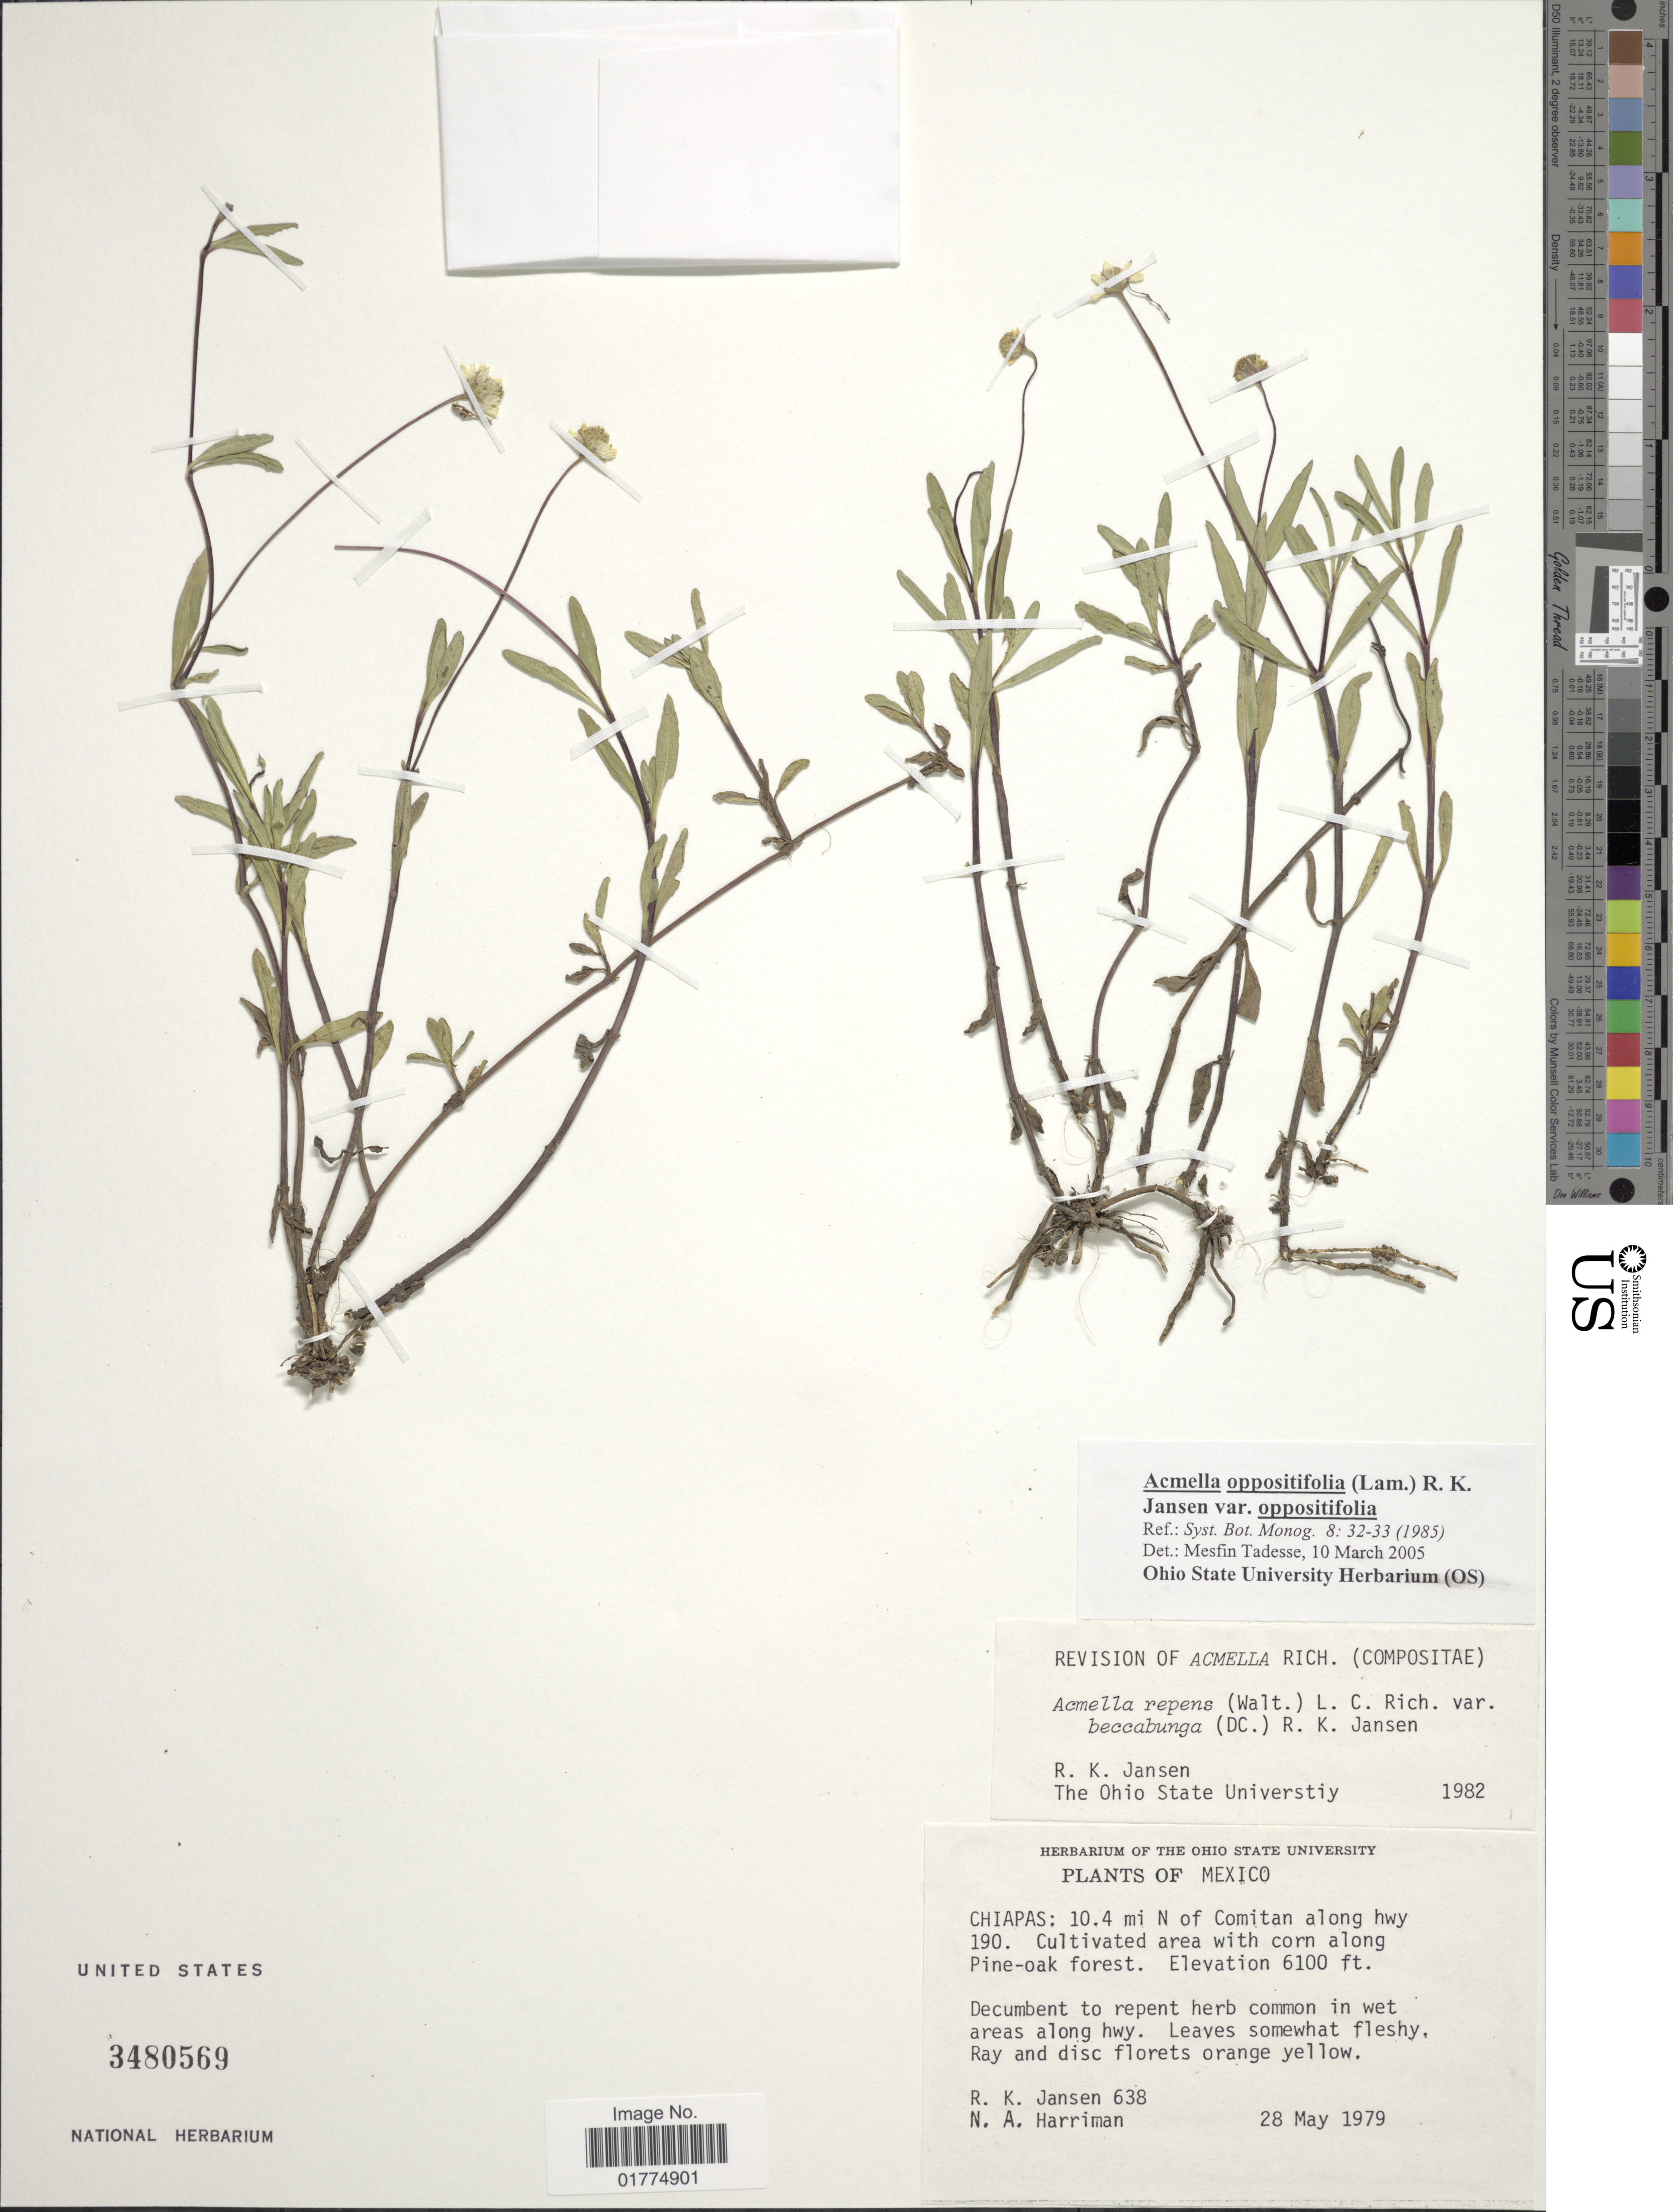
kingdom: Plantae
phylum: Tracheophyta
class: Magnoliopsida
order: Asterales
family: Asteraceae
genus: Acmella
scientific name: Acmella repens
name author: (Walter) Rich.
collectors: R. K. Jansen & N. A. Harriman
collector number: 638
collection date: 1979-05-28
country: Mexico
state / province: Chiapas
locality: Chiapas: 10.4 mi N of Comitan along hwy 190. Cultivated area with corn along Pine-oak forest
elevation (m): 1859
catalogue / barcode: US 3480569